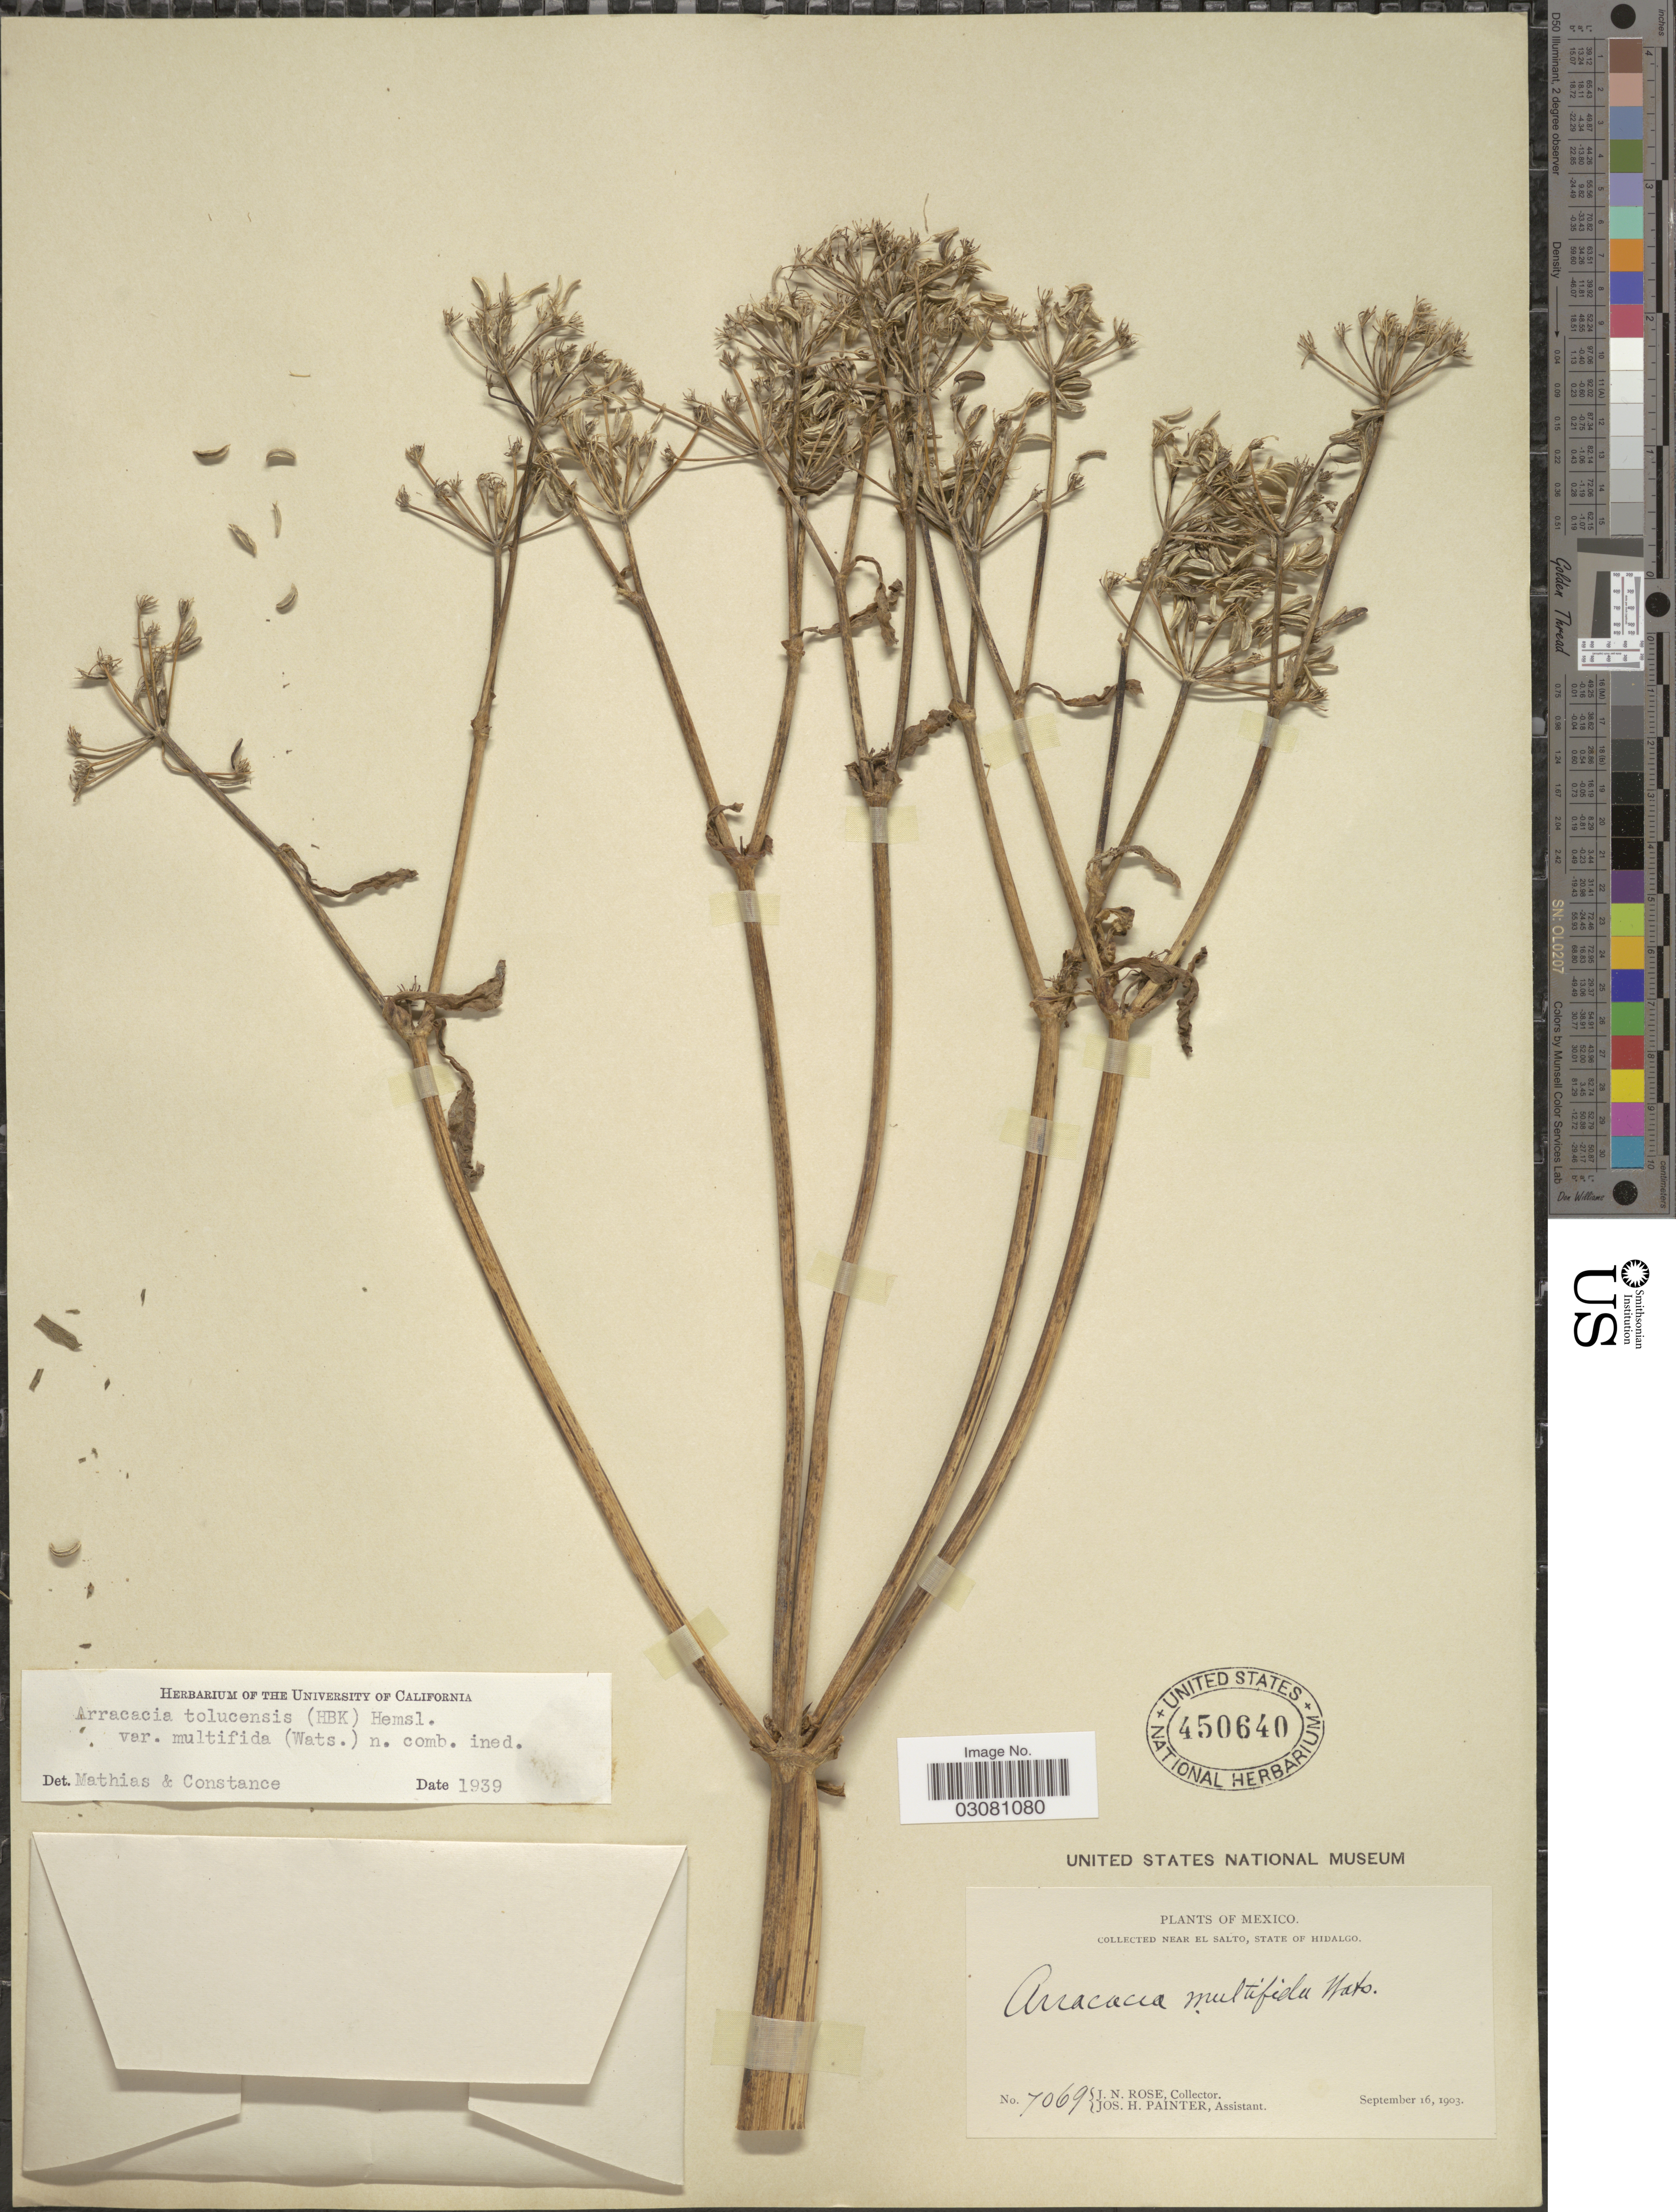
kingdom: Plantae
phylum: Tracheophyta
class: Magnoliopsida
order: Apiales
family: Apiaceae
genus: Arracacia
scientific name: Arracacia tolucensis var. multifida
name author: (S. Watson) Mathias & Constance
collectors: J. N. Rose & J. H. Painter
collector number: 7069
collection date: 1903-09-16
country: Mexico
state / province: Hidalgo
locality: Collected near El Salto.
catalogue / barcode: US 450640